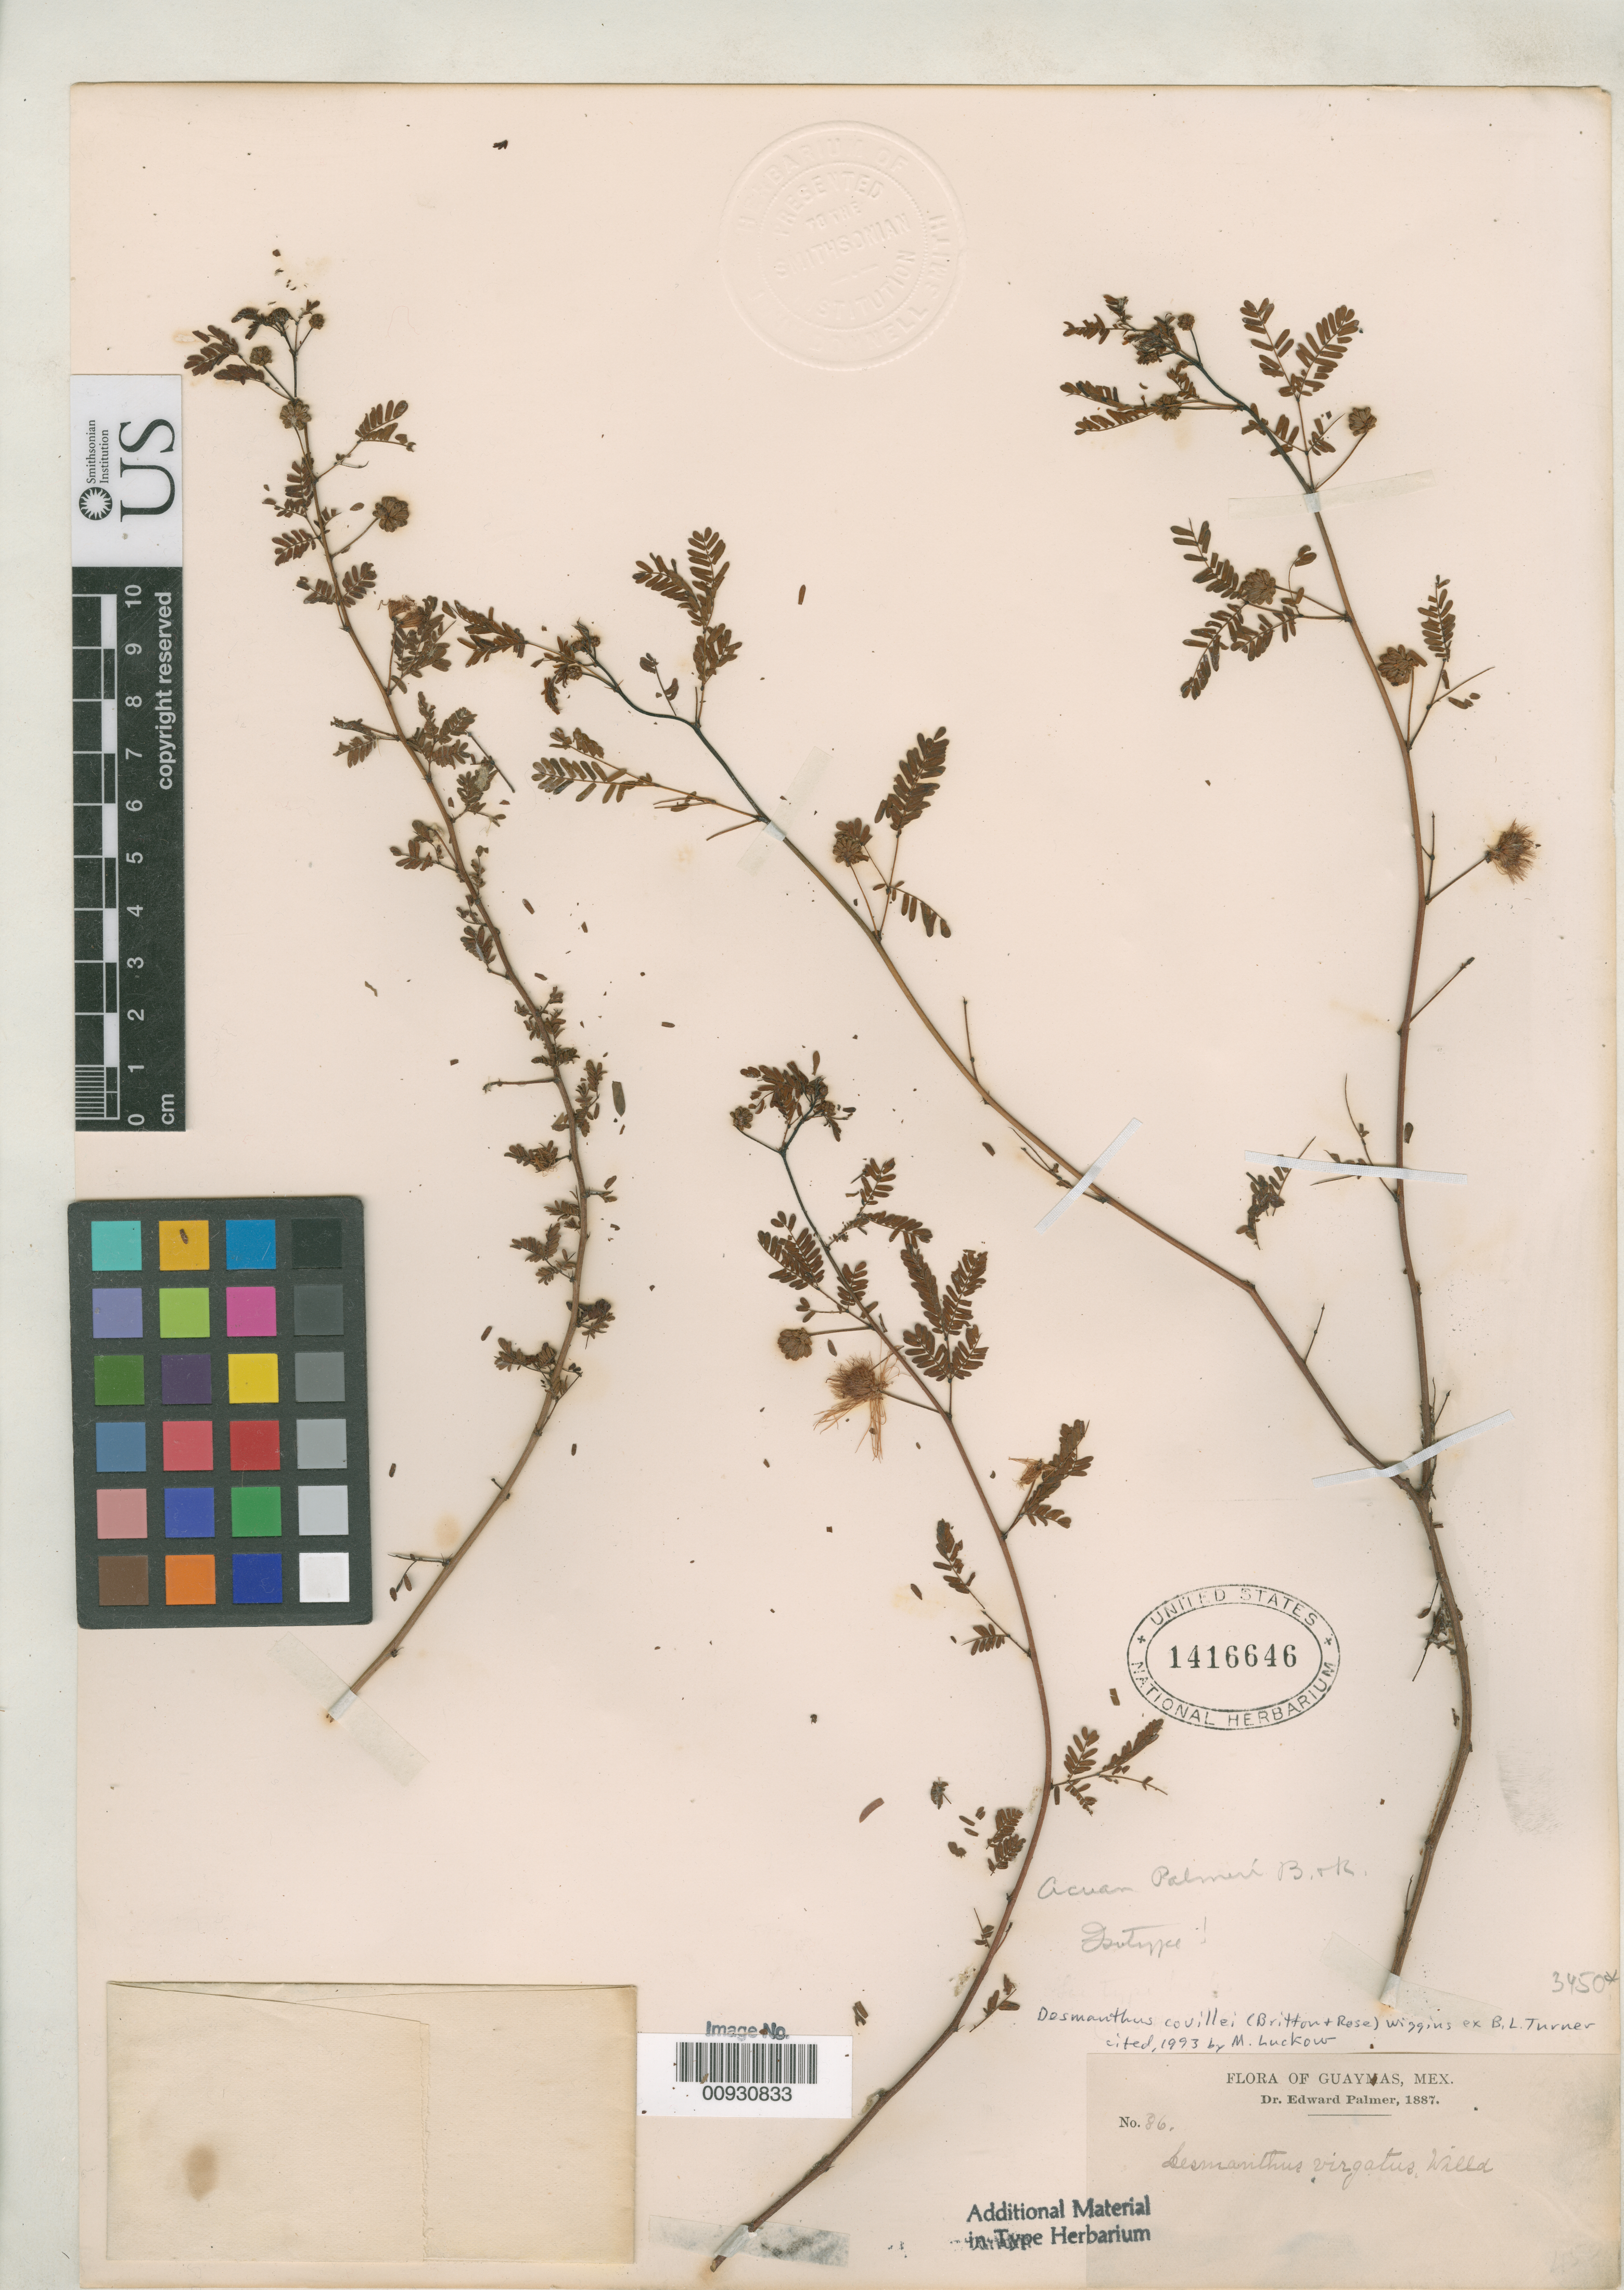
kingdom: Plantae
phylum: Tracheophyta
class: Magnoliopsida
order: Fabales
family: Fabaceae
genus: Acuan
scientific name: Acuan palmeri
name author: Britton & Rose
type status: Isotype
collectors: E. Palmer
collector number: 86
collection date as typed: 1887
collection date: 1887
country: Mexico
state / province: Sonora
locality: Guaymas.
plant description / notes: Holotype is at NY, as cited by Luckow (1993).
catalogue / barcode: US 1416646